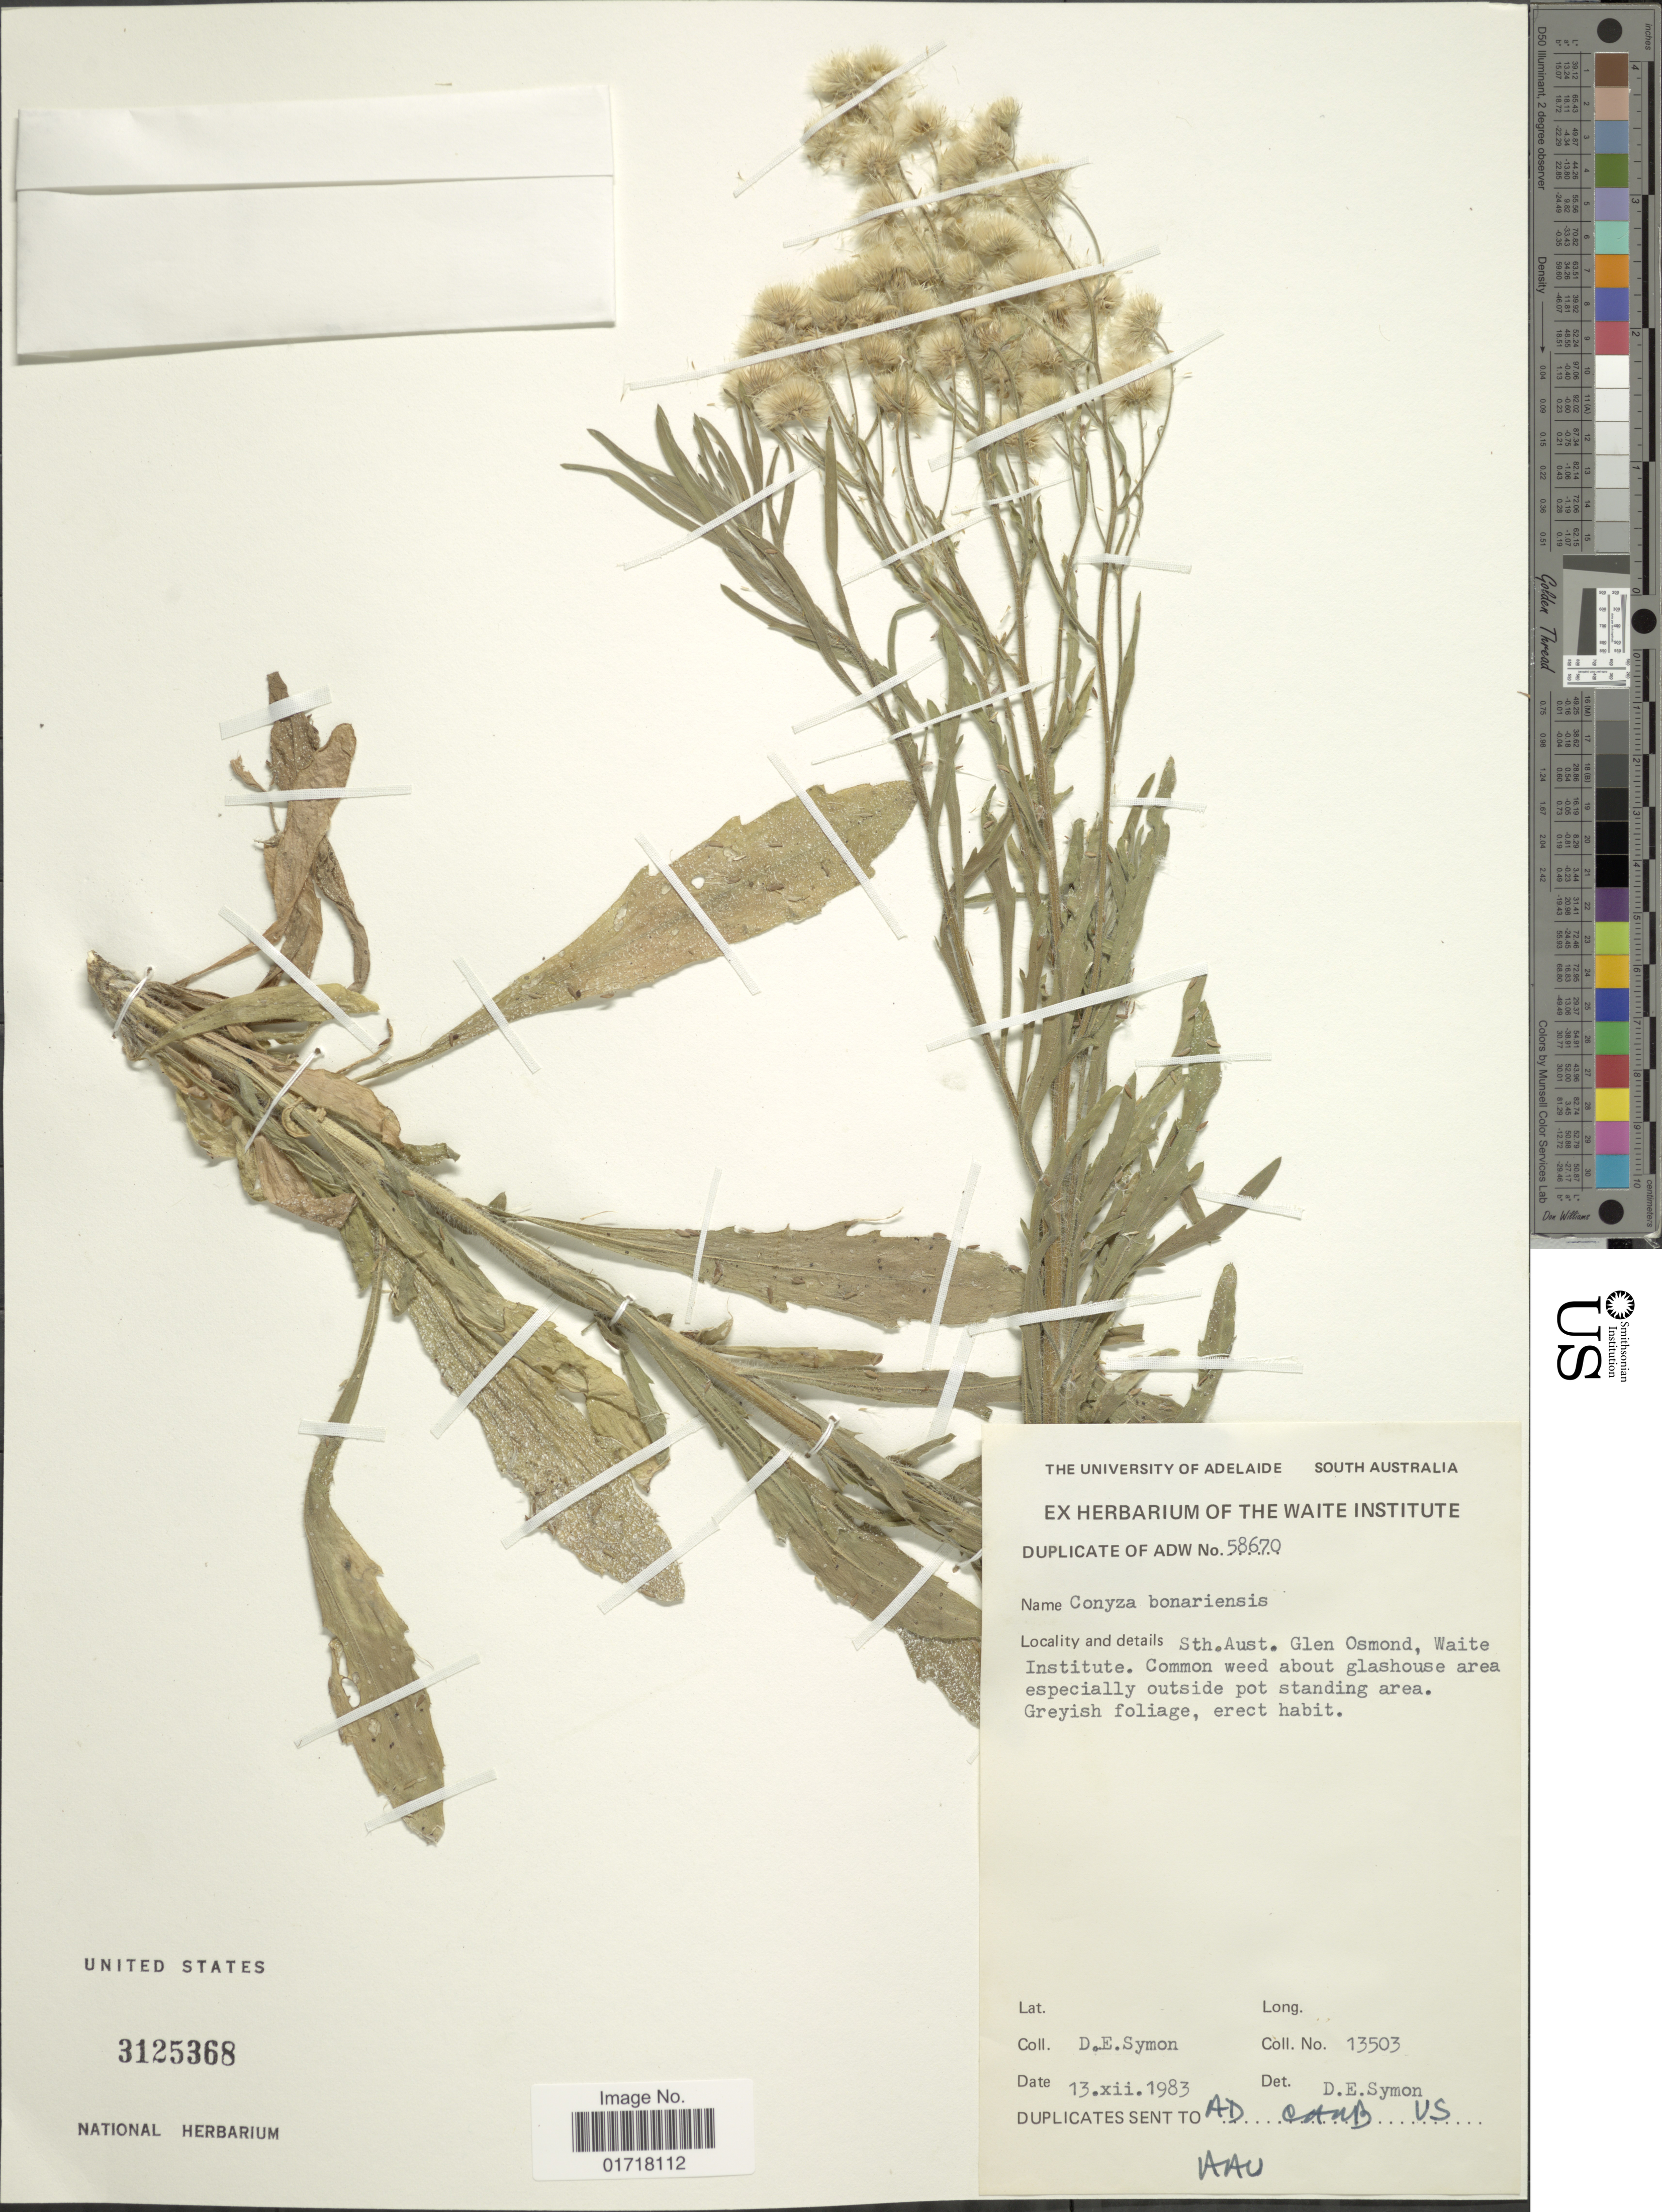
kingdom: Plantae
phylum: Tracheophyta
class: Magnoliopsida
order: Asterales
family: Asteraceae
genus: Conyza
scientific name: Conyza bonariensis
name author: (L.) Cronq.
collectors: D. Symon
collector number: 13503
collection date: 1983-12-13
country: Australia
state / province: South Australia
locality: Sth. Glen Osmond, Waite Instiutute, Common weed about glashouse area especially outside pot standing area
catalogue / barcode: US 3125368